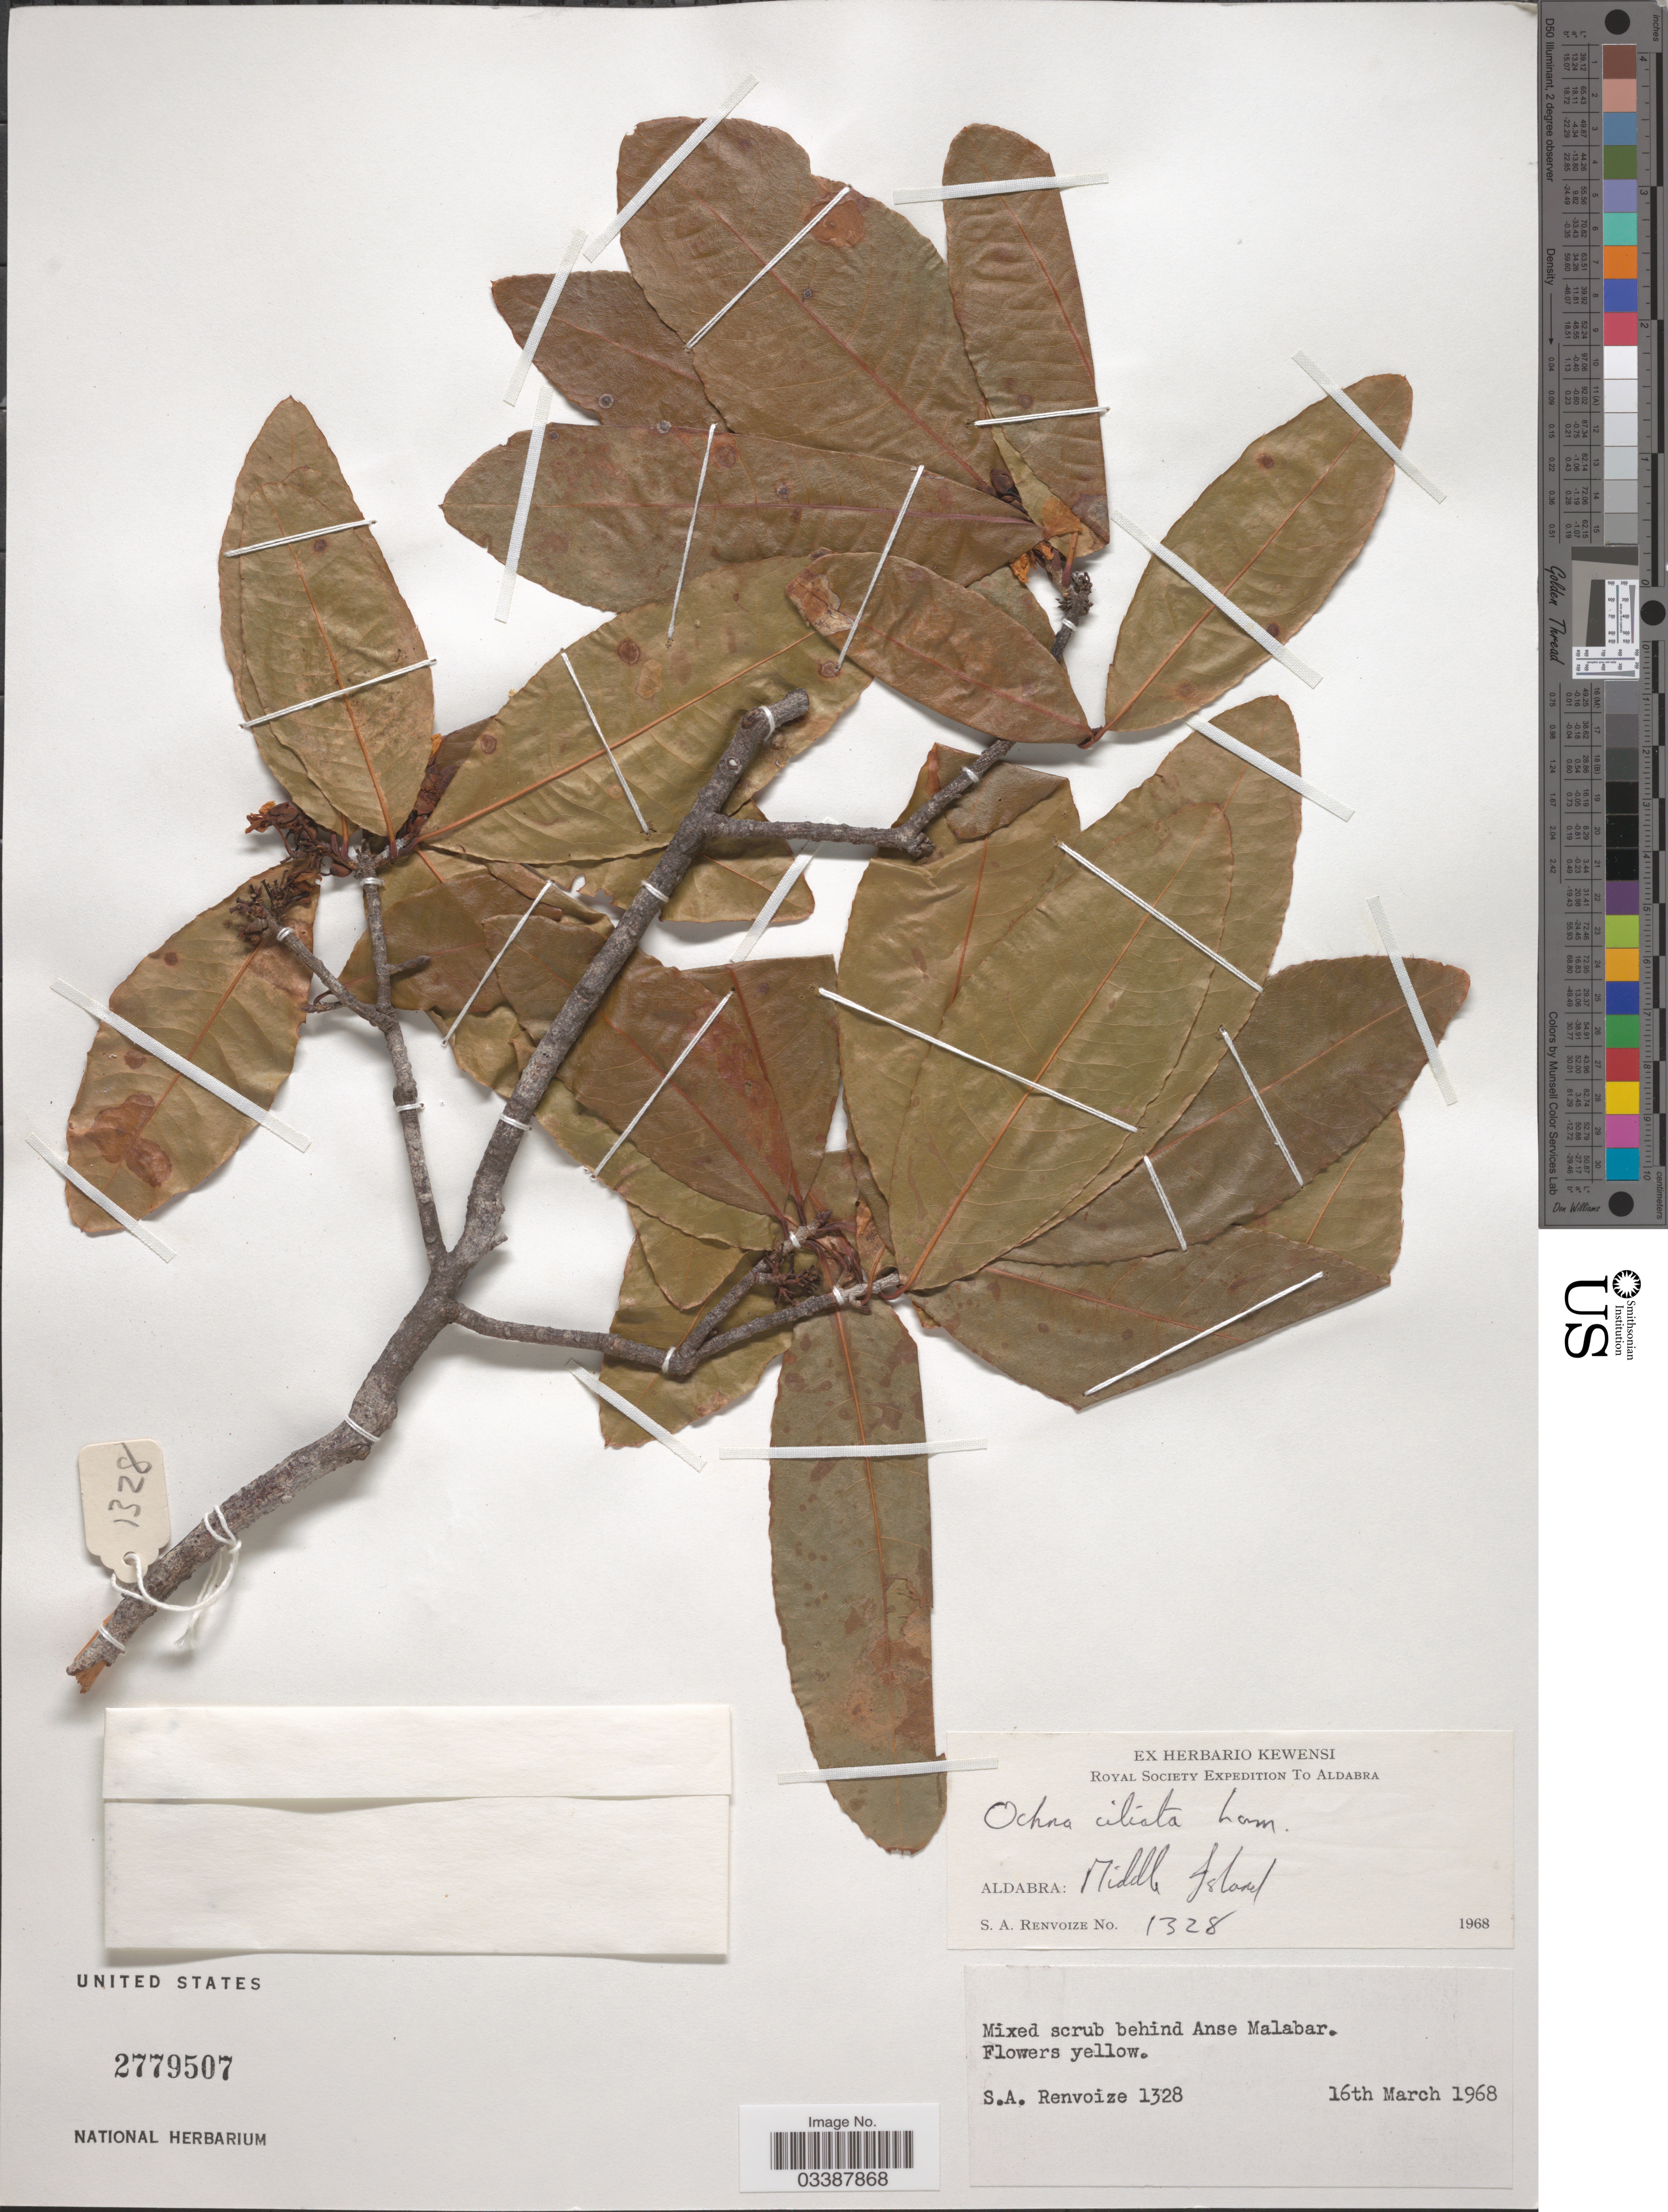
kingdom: Plantae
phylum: Tracheophyta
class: Magnoliopsida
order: Malpighiales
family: Ochnaceae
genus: Ochna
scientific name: Ochna ciliata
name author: Lam.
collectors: S. A. Renvoize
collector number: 1328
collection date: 1968-03-16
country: Seychelles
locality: Aldabra: Middle Island. Behind Anse Malabar.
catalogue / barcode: US 2779507